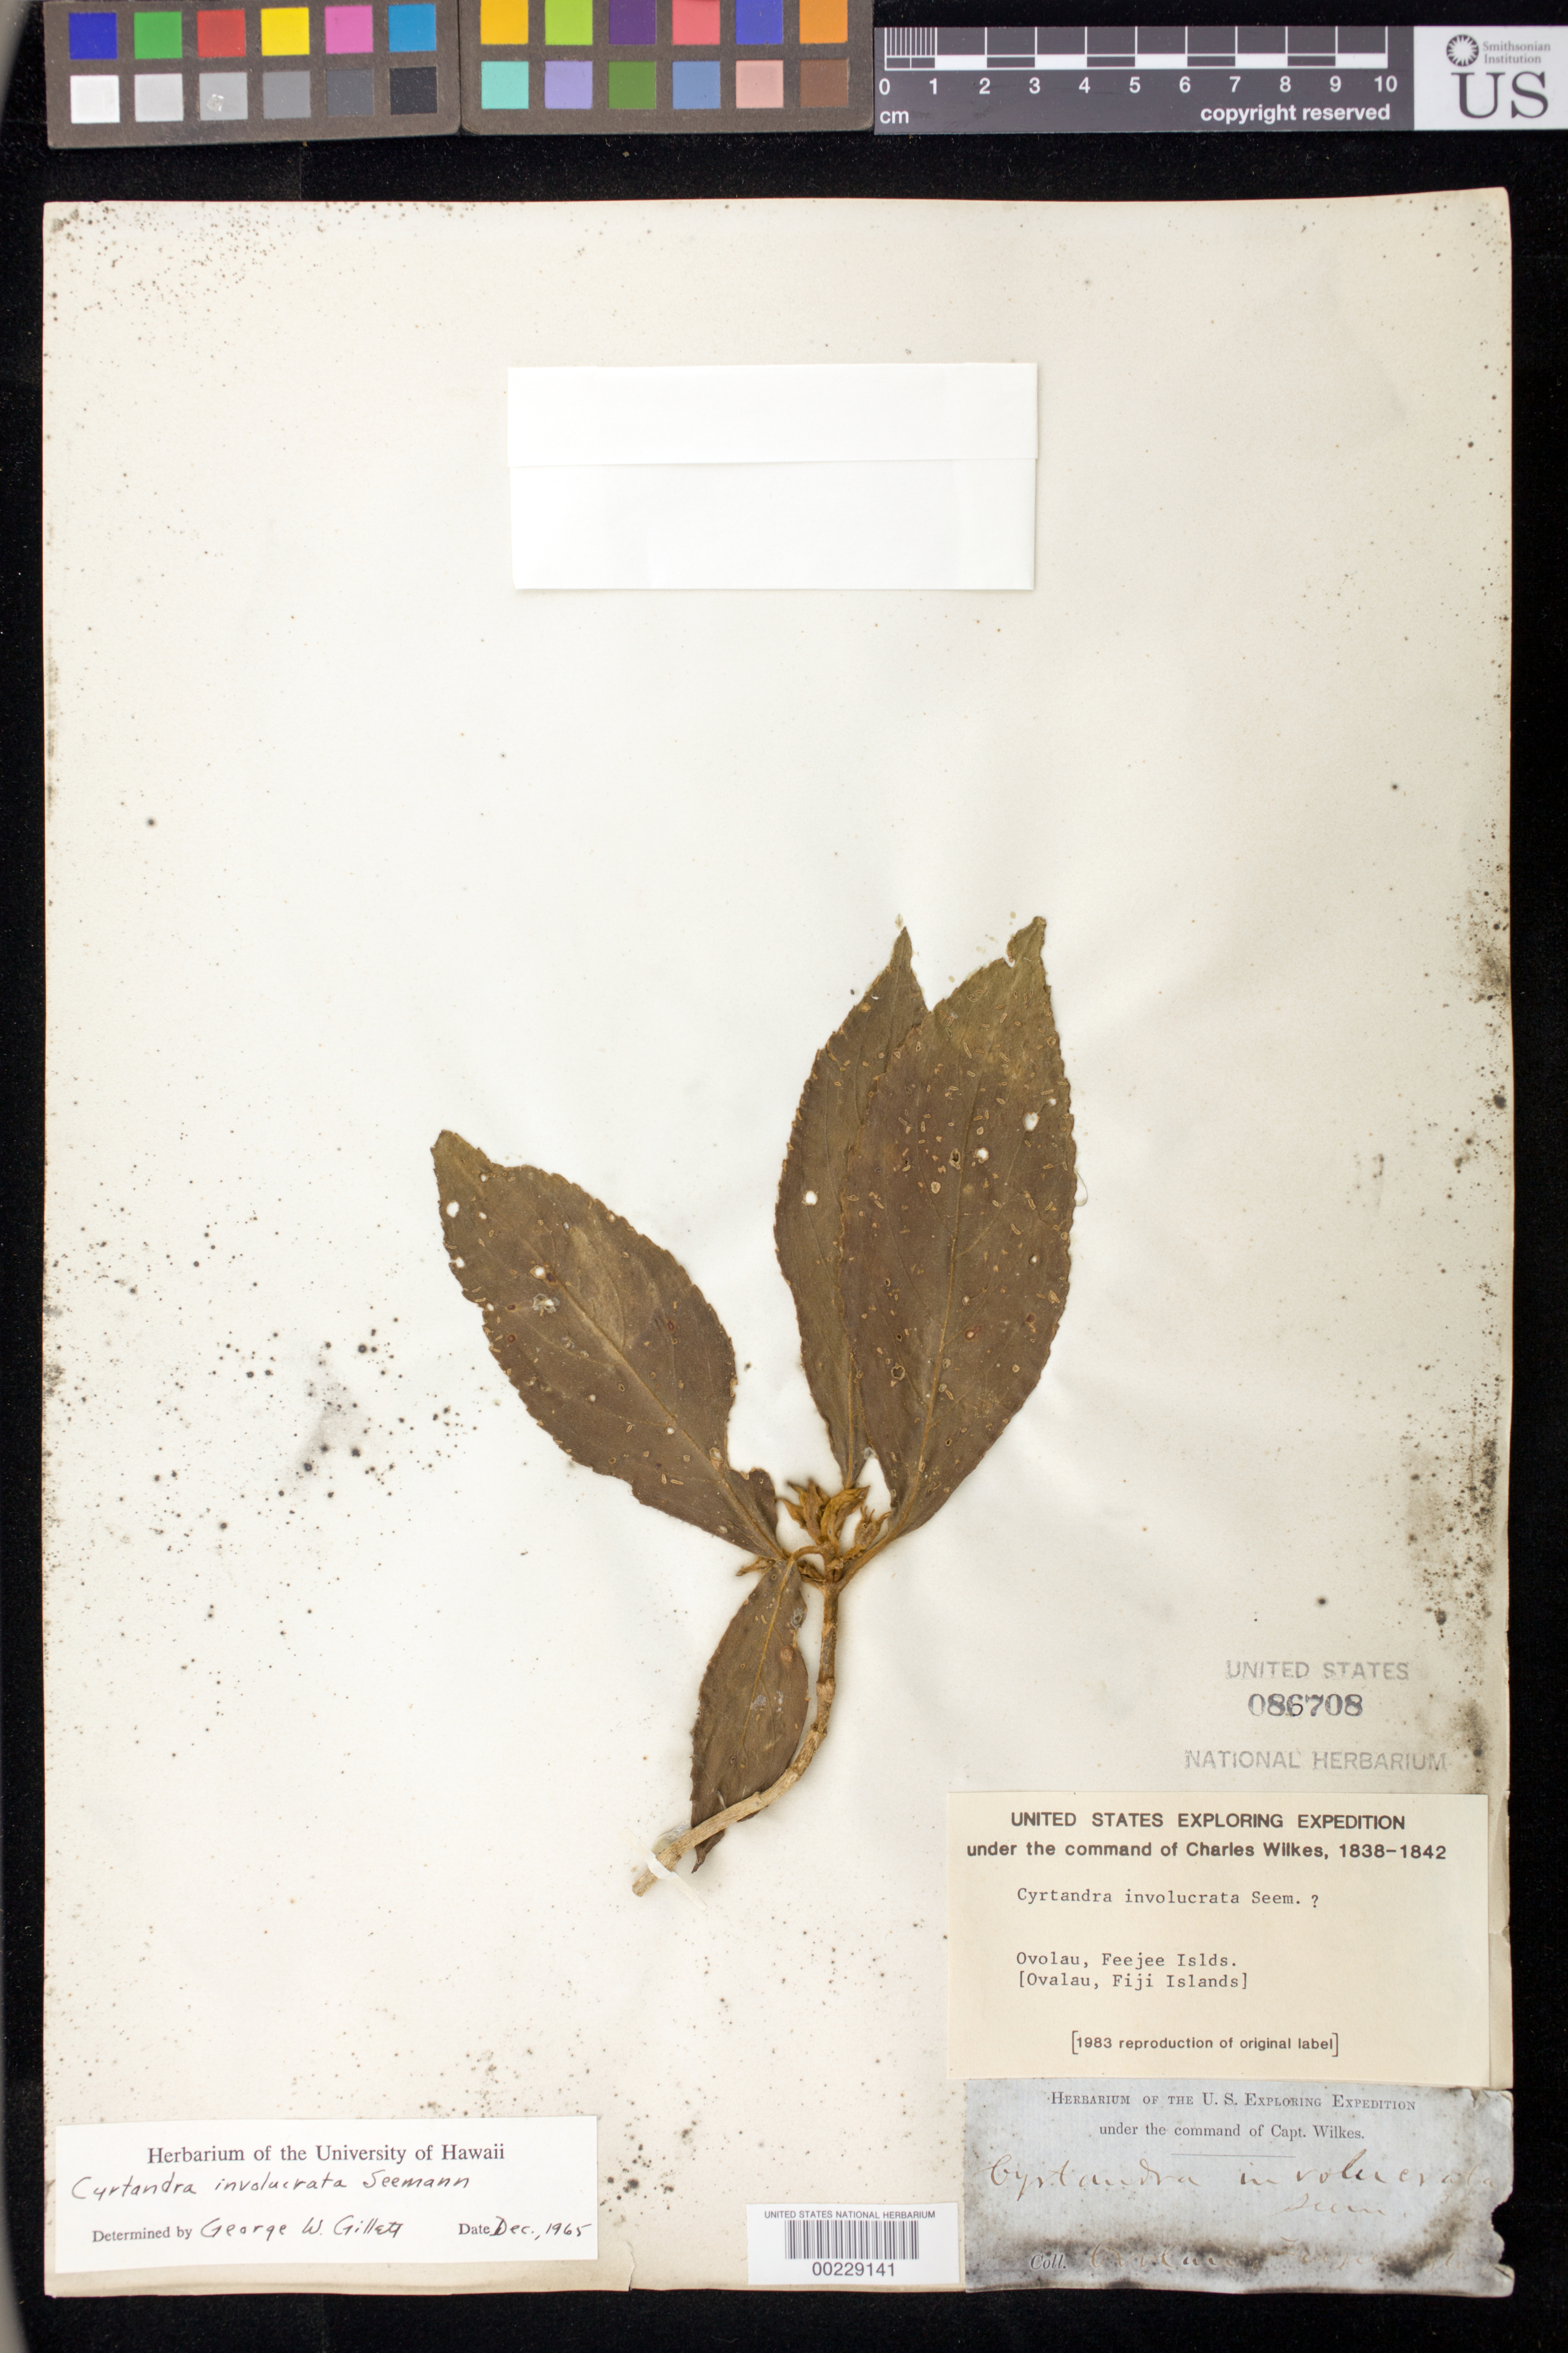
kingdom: Plantae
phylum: Tracheophyta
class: Magnoliopsida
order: Lamiales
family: Gesneriaceae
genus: Cyrtandra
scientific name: Cyrtandra involucrata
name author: Seem.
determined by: Gillett, G. W.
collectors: Wilkes Explor. Exped.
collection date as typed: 1838-1842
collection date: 1838/1842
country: Fiji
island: Viti Levu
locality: Ovalau i., Ovolau, feejee islds [ovalau, fiji islands]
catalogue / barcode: US 86708